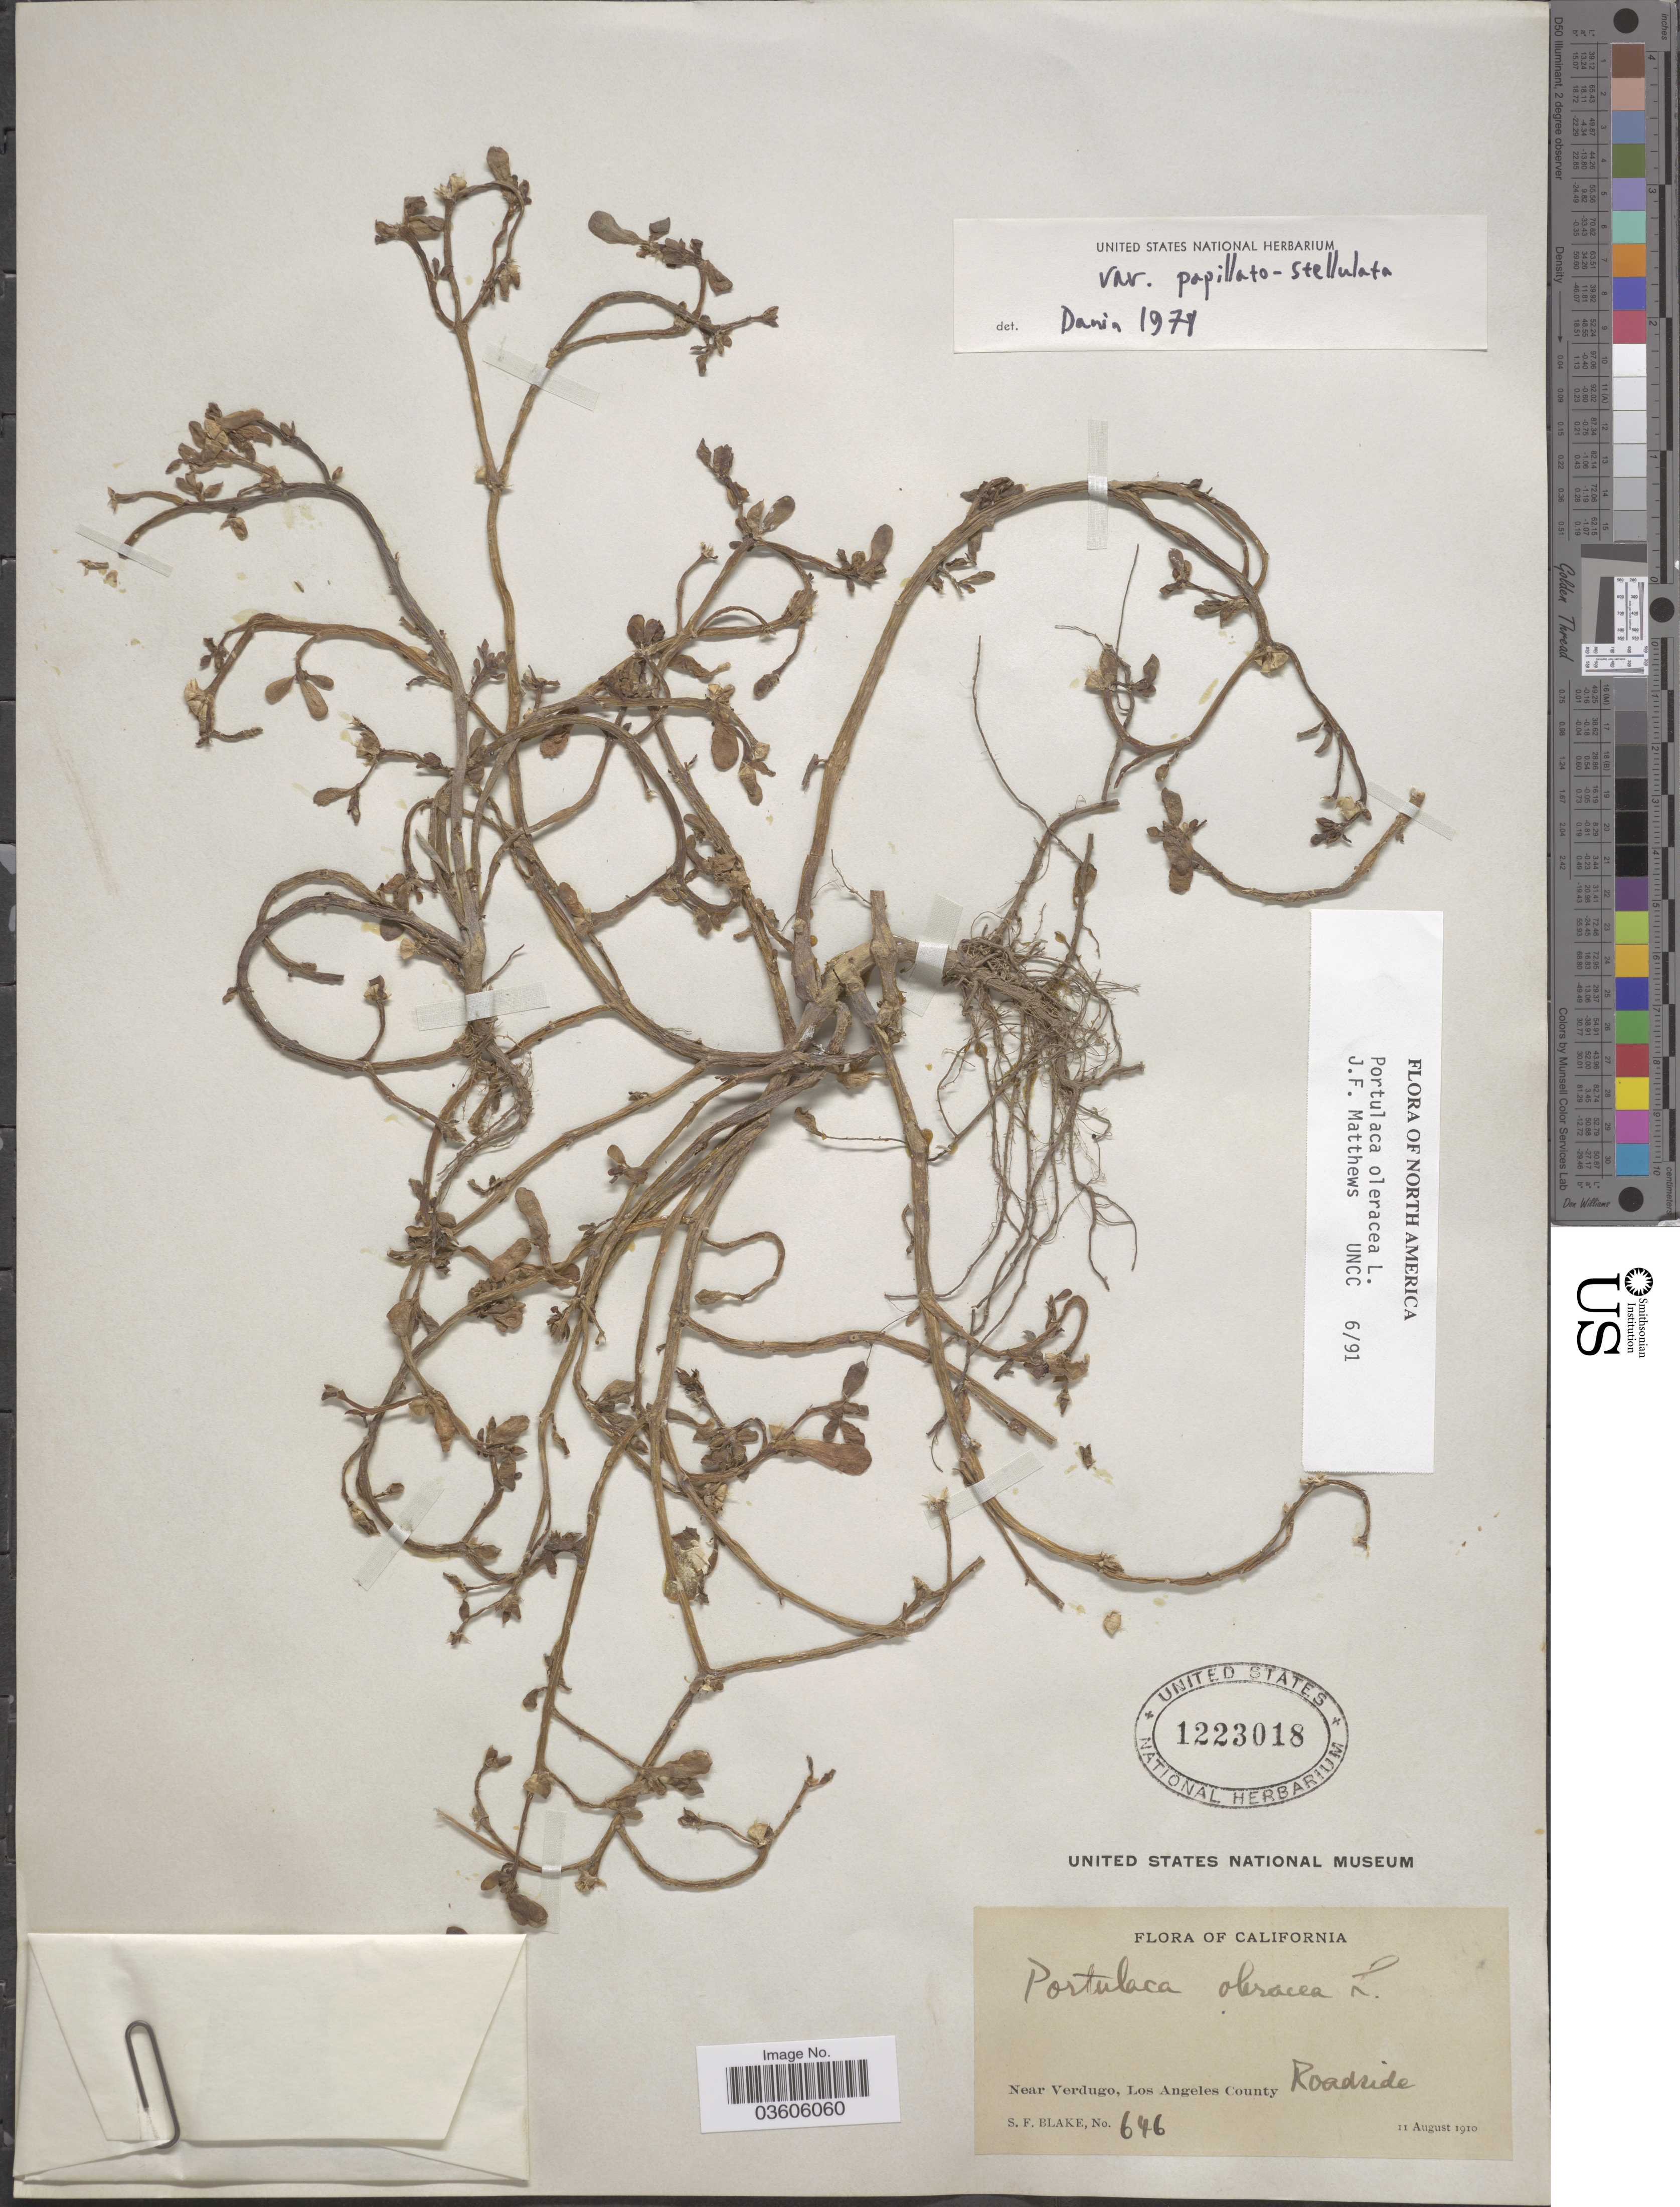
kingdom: Plantae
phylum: Tracheophyta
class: Magnoliopsida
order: Caryophyllales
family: Portulacaceae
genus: Portulaca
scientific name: Portulaca oleracea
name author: L.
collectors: S. Blake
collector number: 646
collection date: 1910-08-11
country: United States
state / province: California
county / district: Los Angeles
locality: Near Verdugo, Los Angeles County.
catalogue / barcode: US 1223018